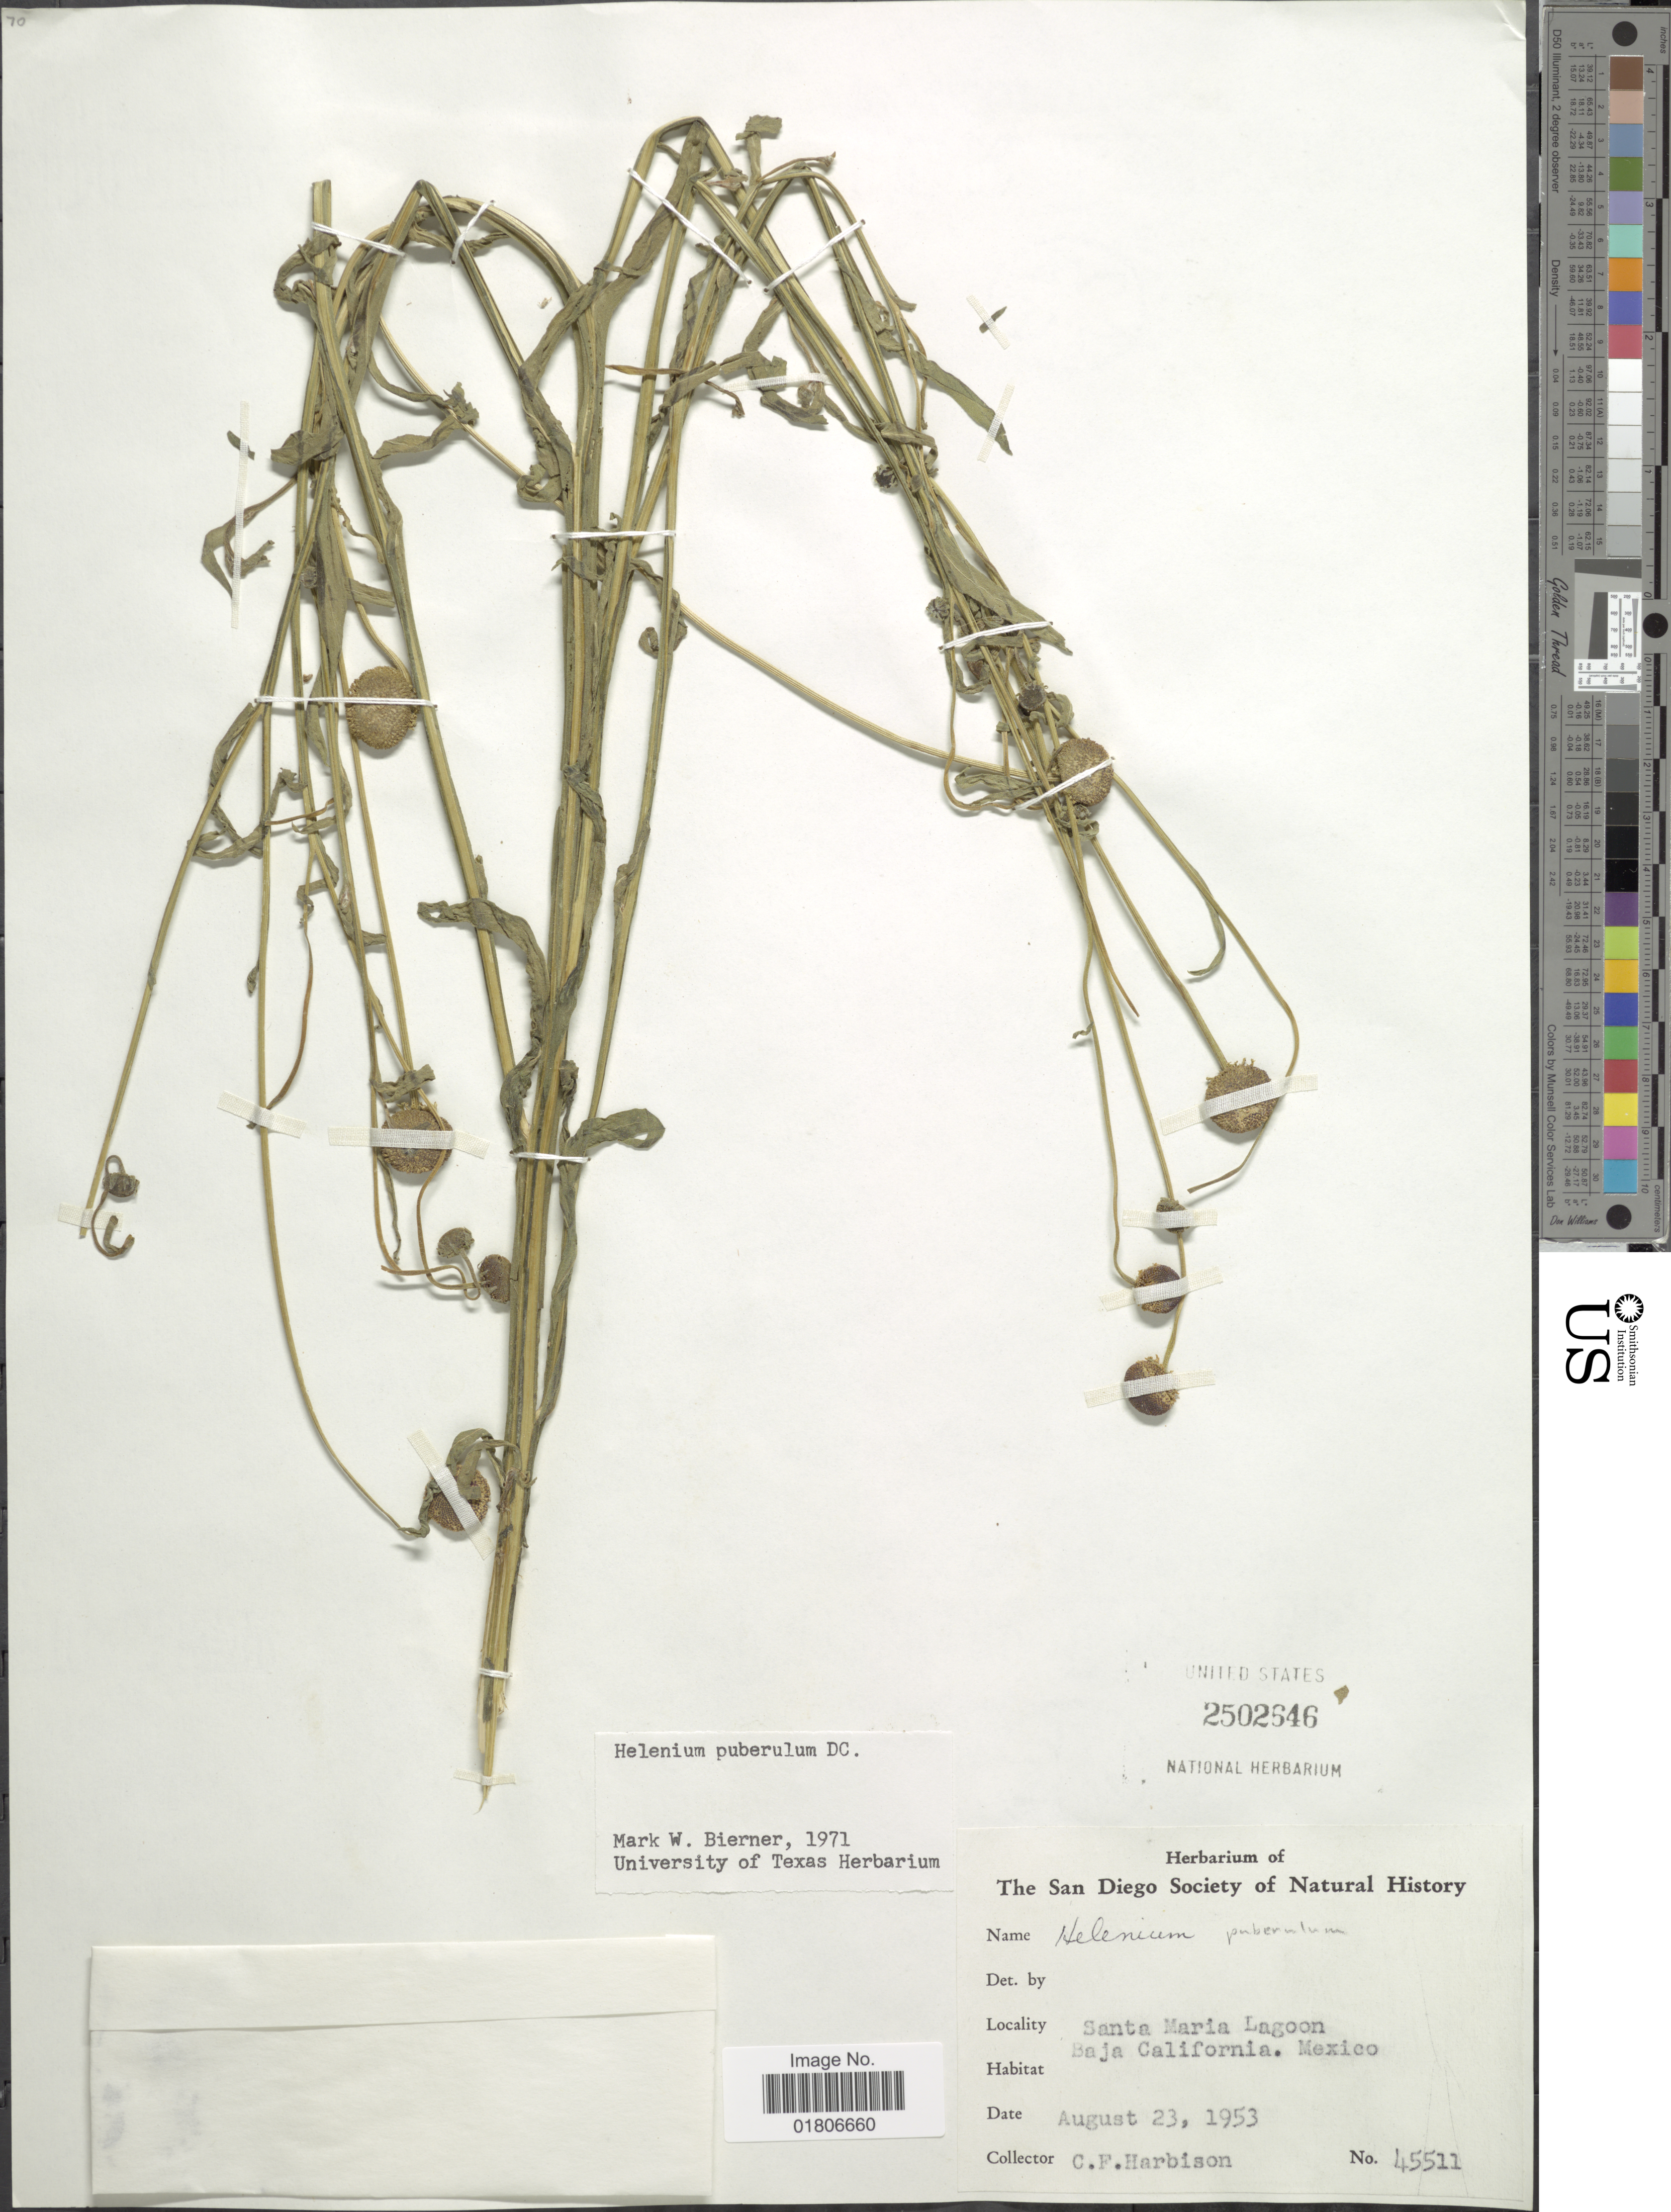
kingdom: Plantae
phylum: Tracheophyta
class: Magnoliopsida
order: Asterales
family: Asteraceae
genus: Helenium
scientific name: Helenium puberulum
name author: DC.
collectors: C. F. Harbison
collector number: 45511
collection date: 1953-08-23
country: Mexico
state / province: Baja California Sur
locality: Santa Maria Lagoon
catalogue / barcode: US 2502646